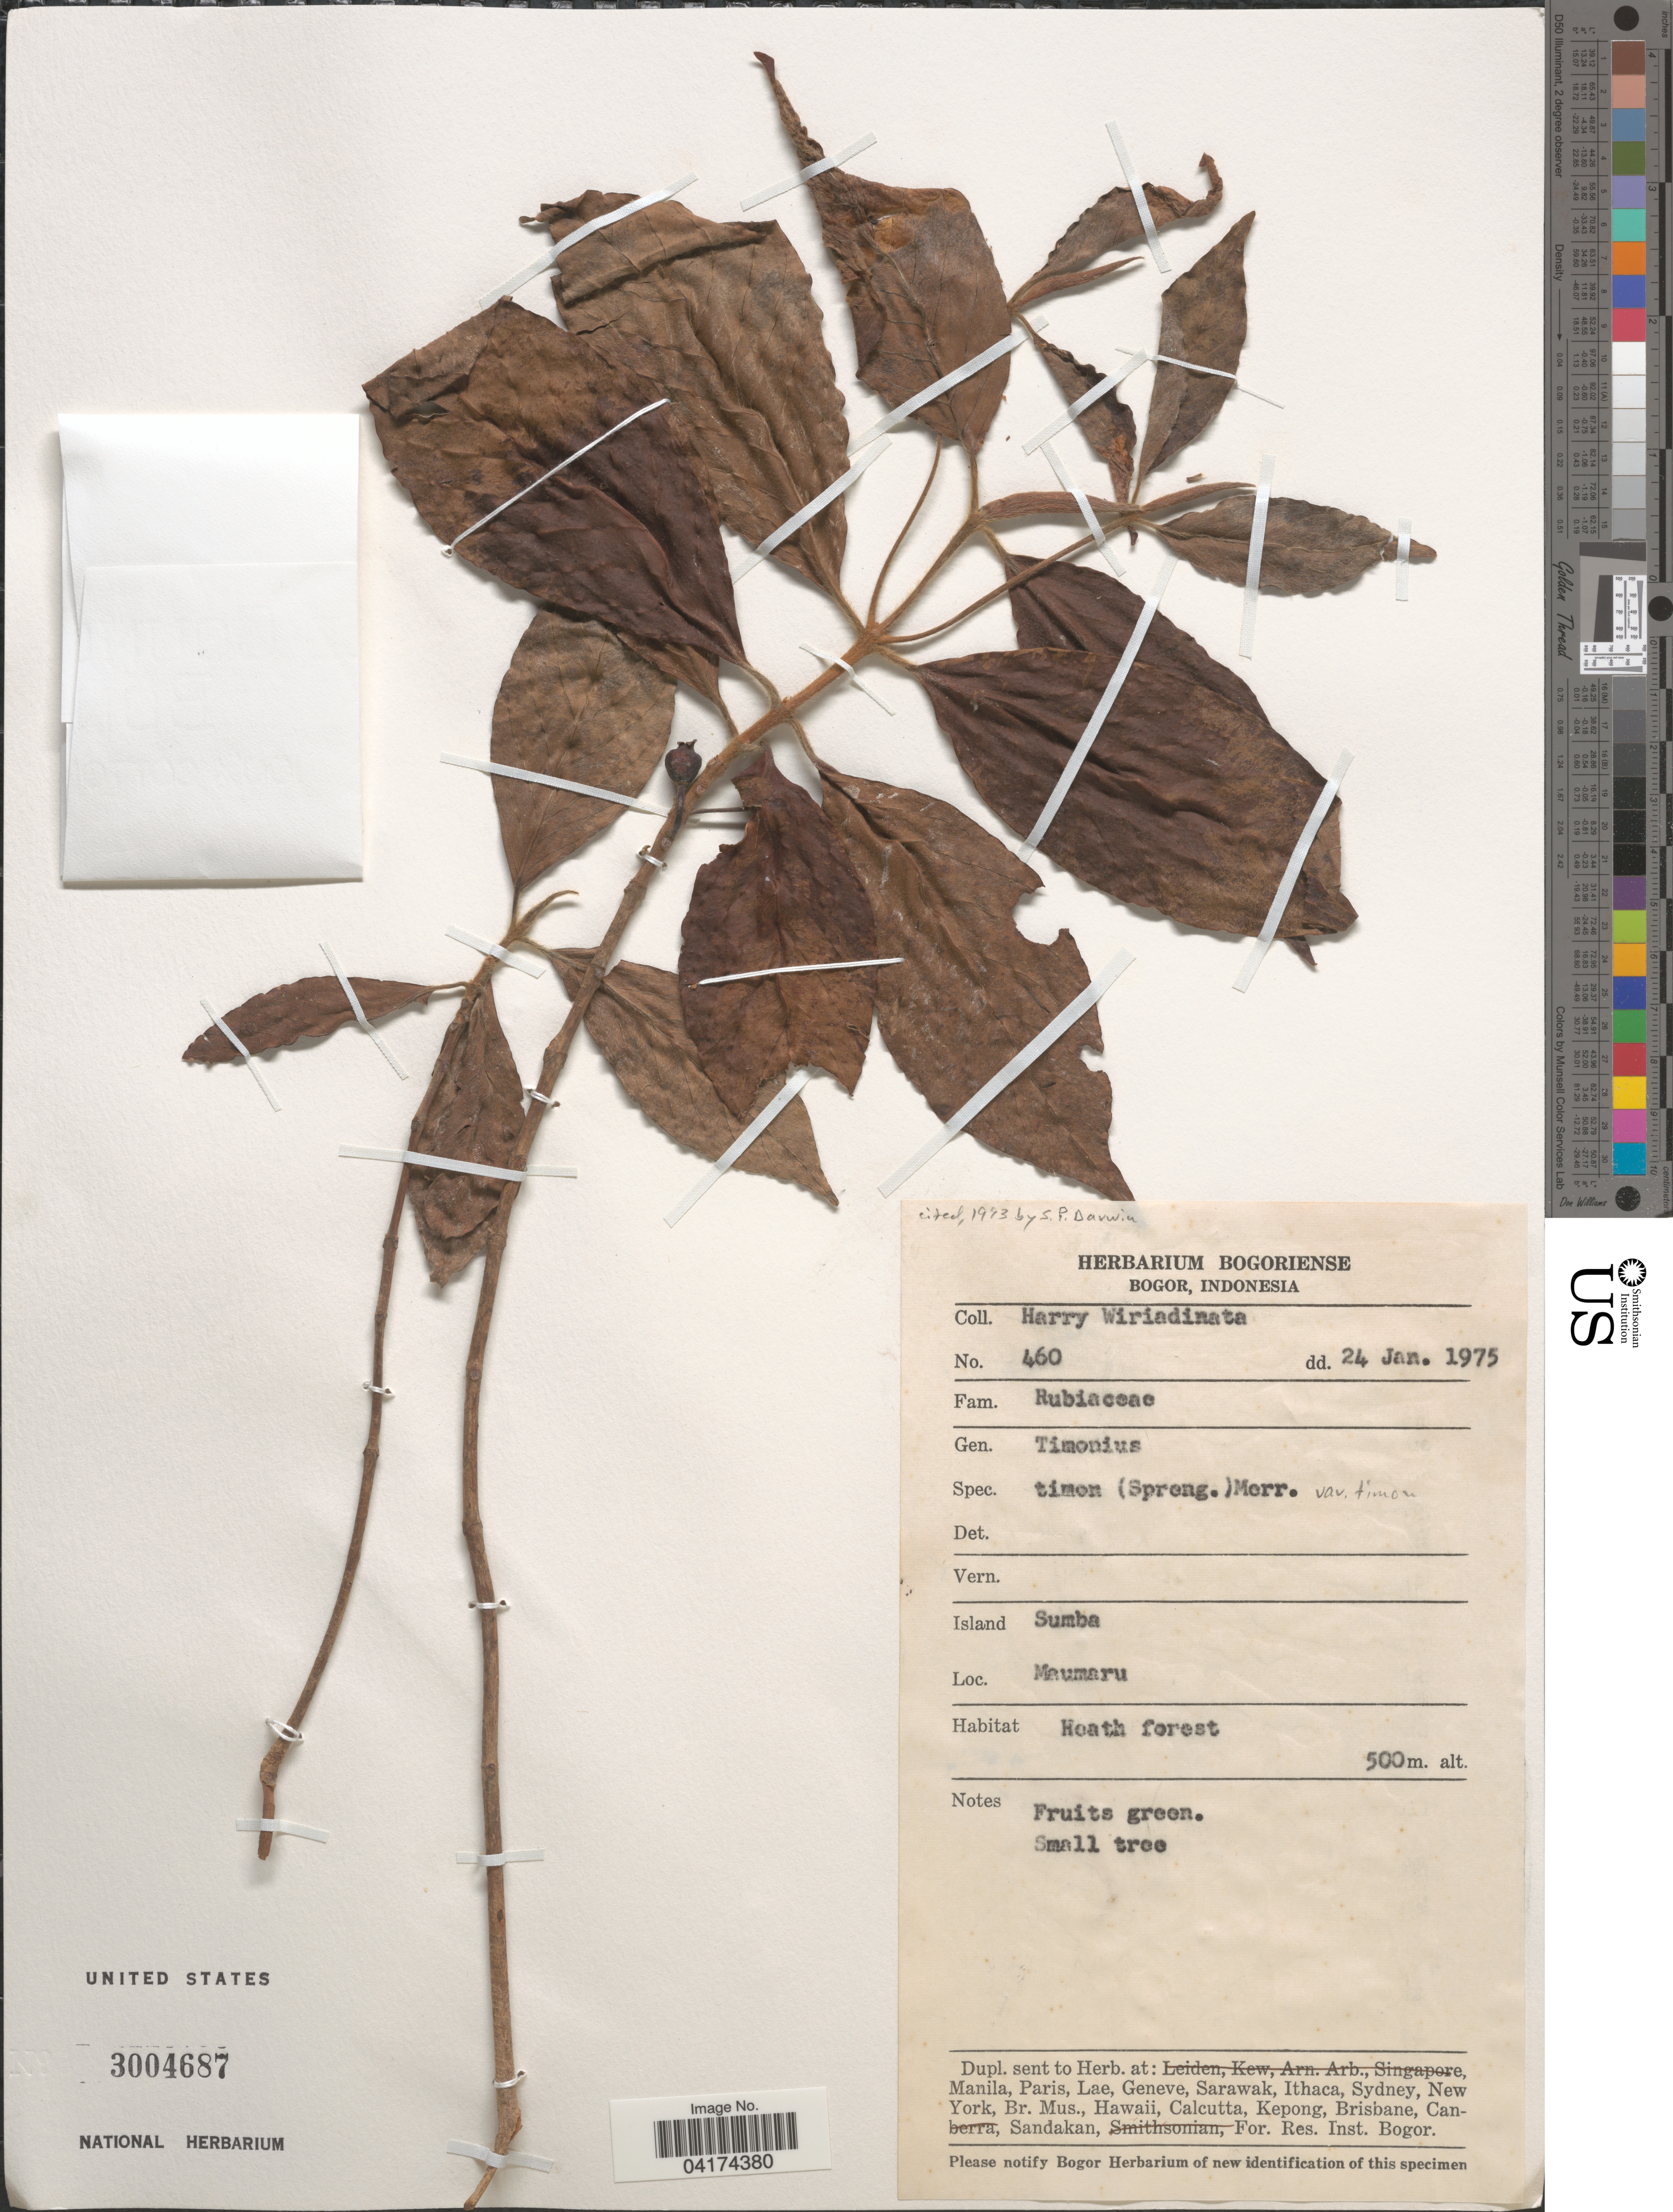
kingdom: Plantae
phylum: Tracheophyta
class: Magnoliopsida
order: Gentianales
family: Rubiaceae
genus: Timonius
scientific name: Timonius timon var. timon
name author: (Spreng.) Merr.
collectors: H. Wiriadinata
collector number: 460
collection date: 1975-01-24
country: Indonesia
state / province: Nusa Tenggara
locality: Island Sumba. Maumaru.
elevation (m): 500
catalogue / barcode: US 3004687